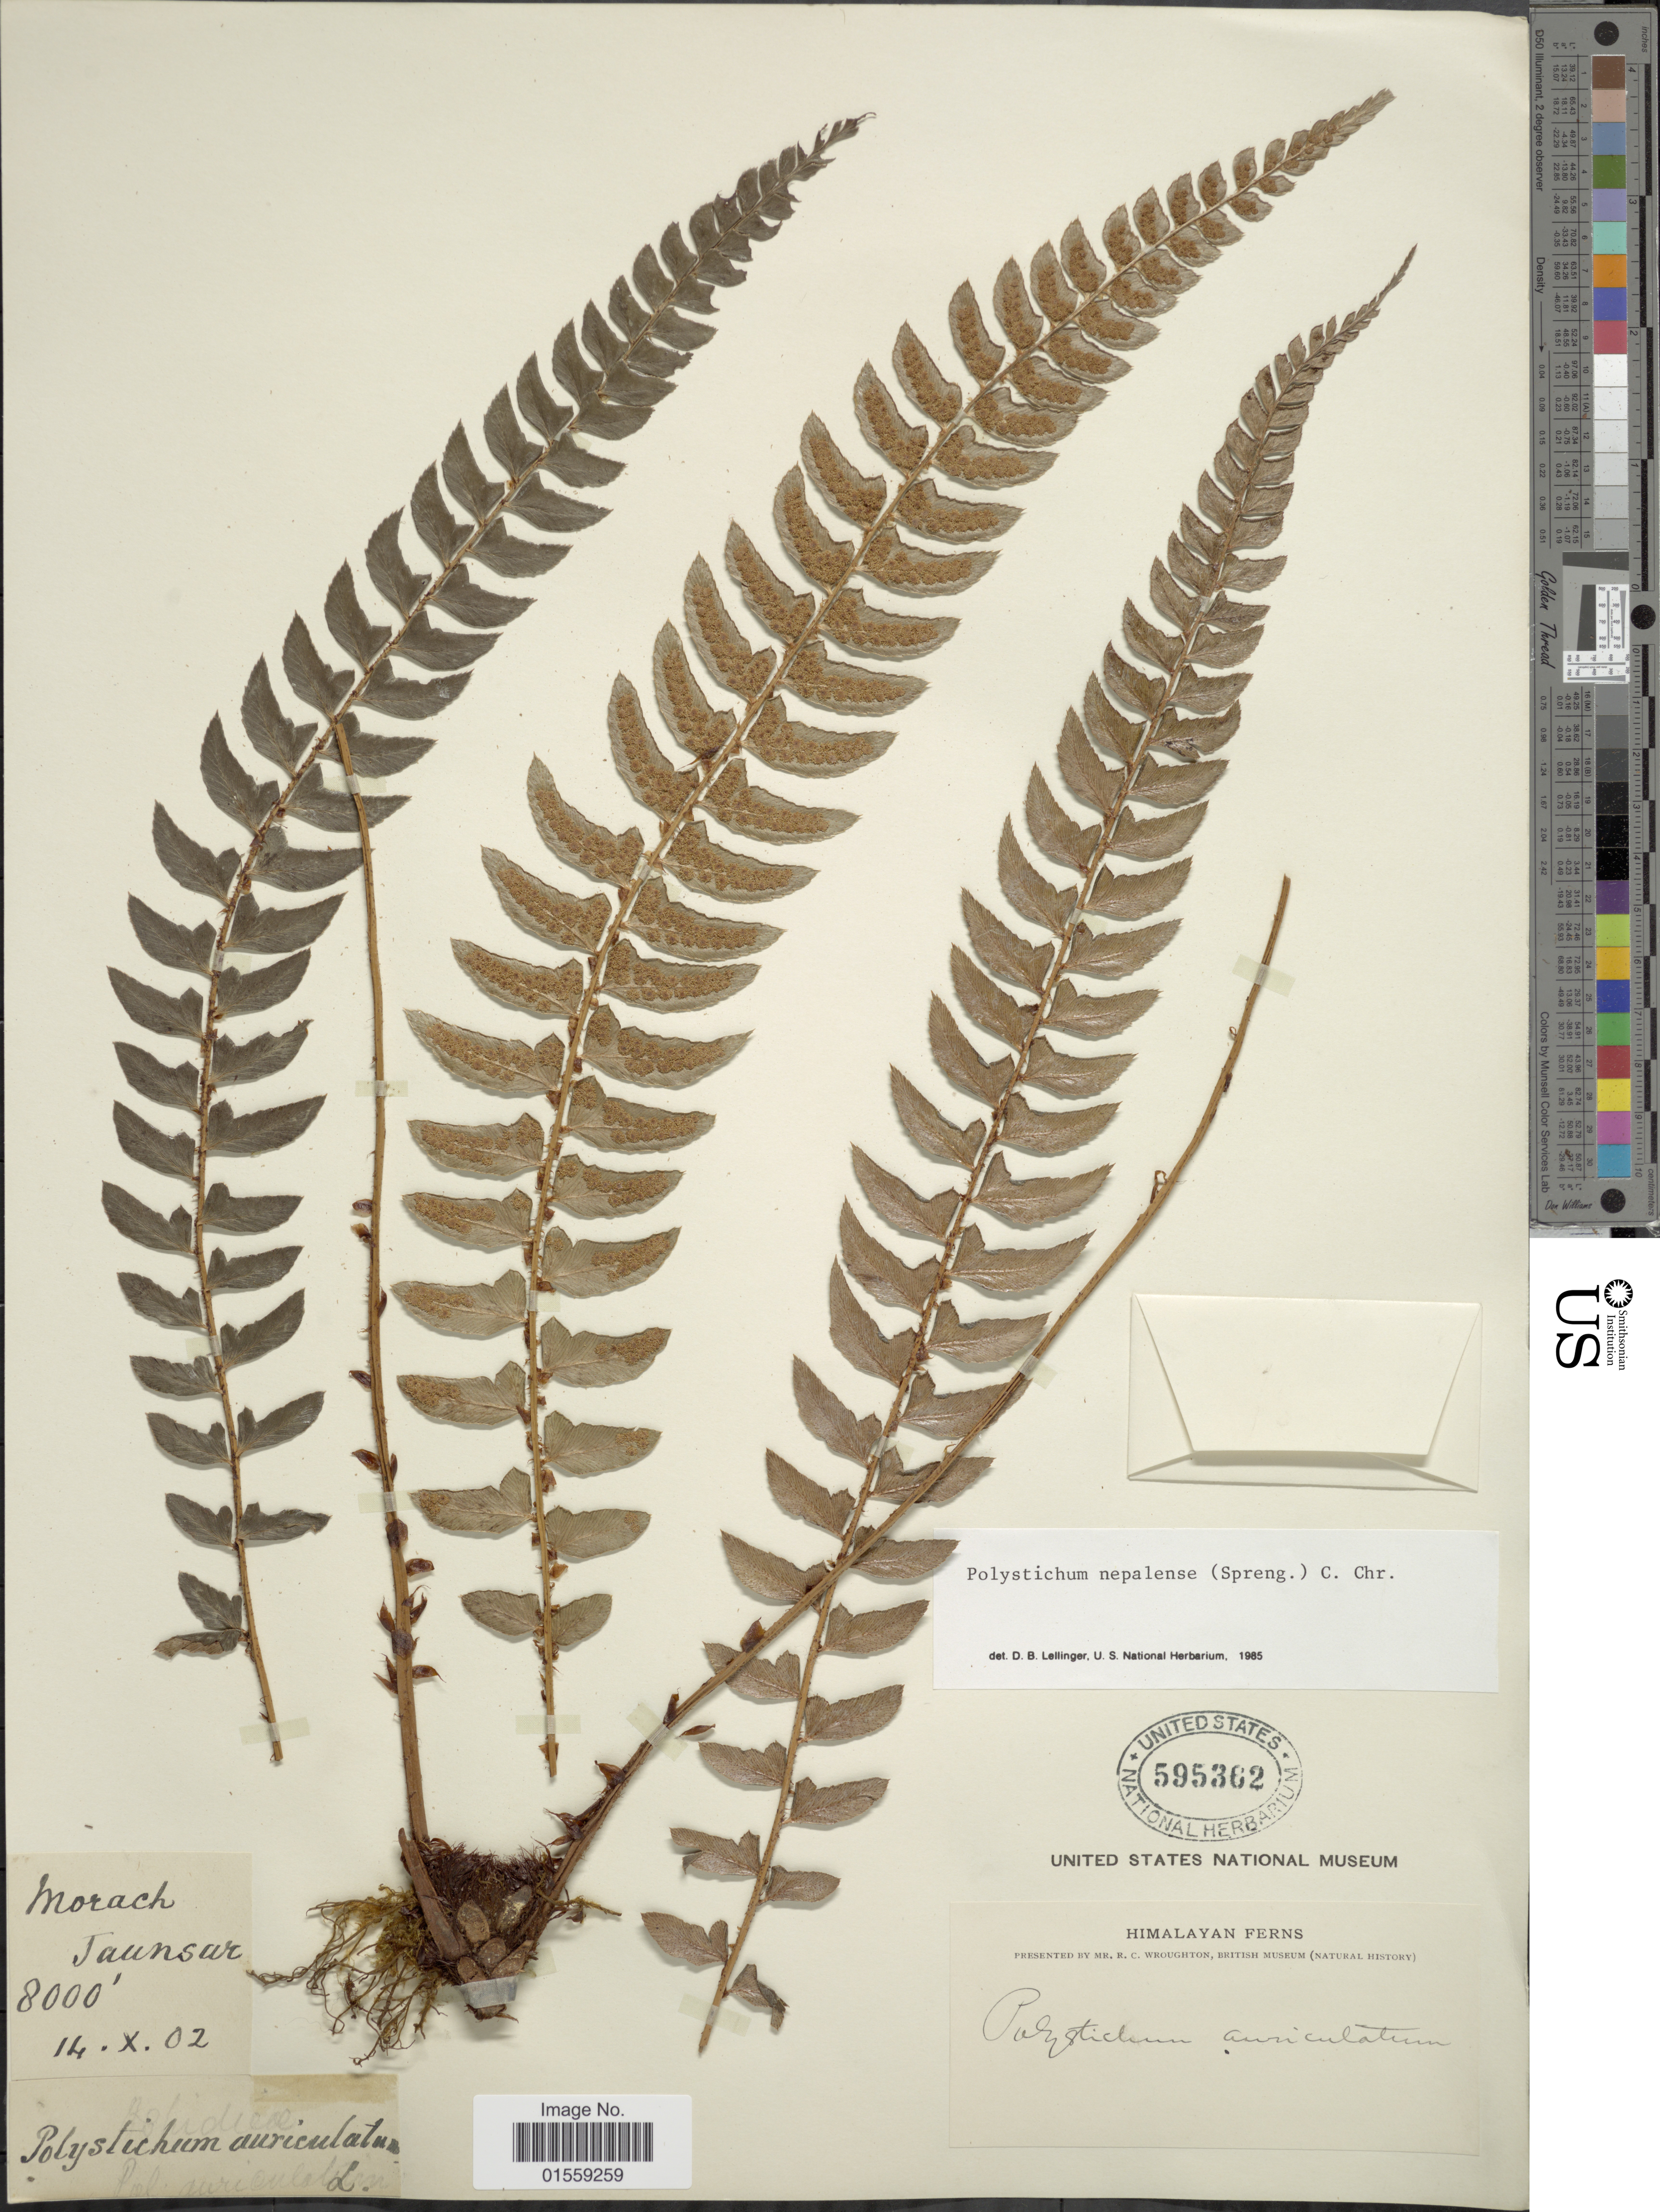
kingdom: Plantae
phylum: Tracheophyta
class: Polypodiopsida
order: Polypodiales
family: Dryopteridaceae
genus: Polystichum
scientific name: Polystichum nepalense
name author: (Spreng.) C. Chr.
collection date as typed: Transcribed d/m/y: 14/10/2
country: India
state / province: Uttarakhand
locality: Himalayan, Morach Taunsur.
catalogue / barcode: US 595362